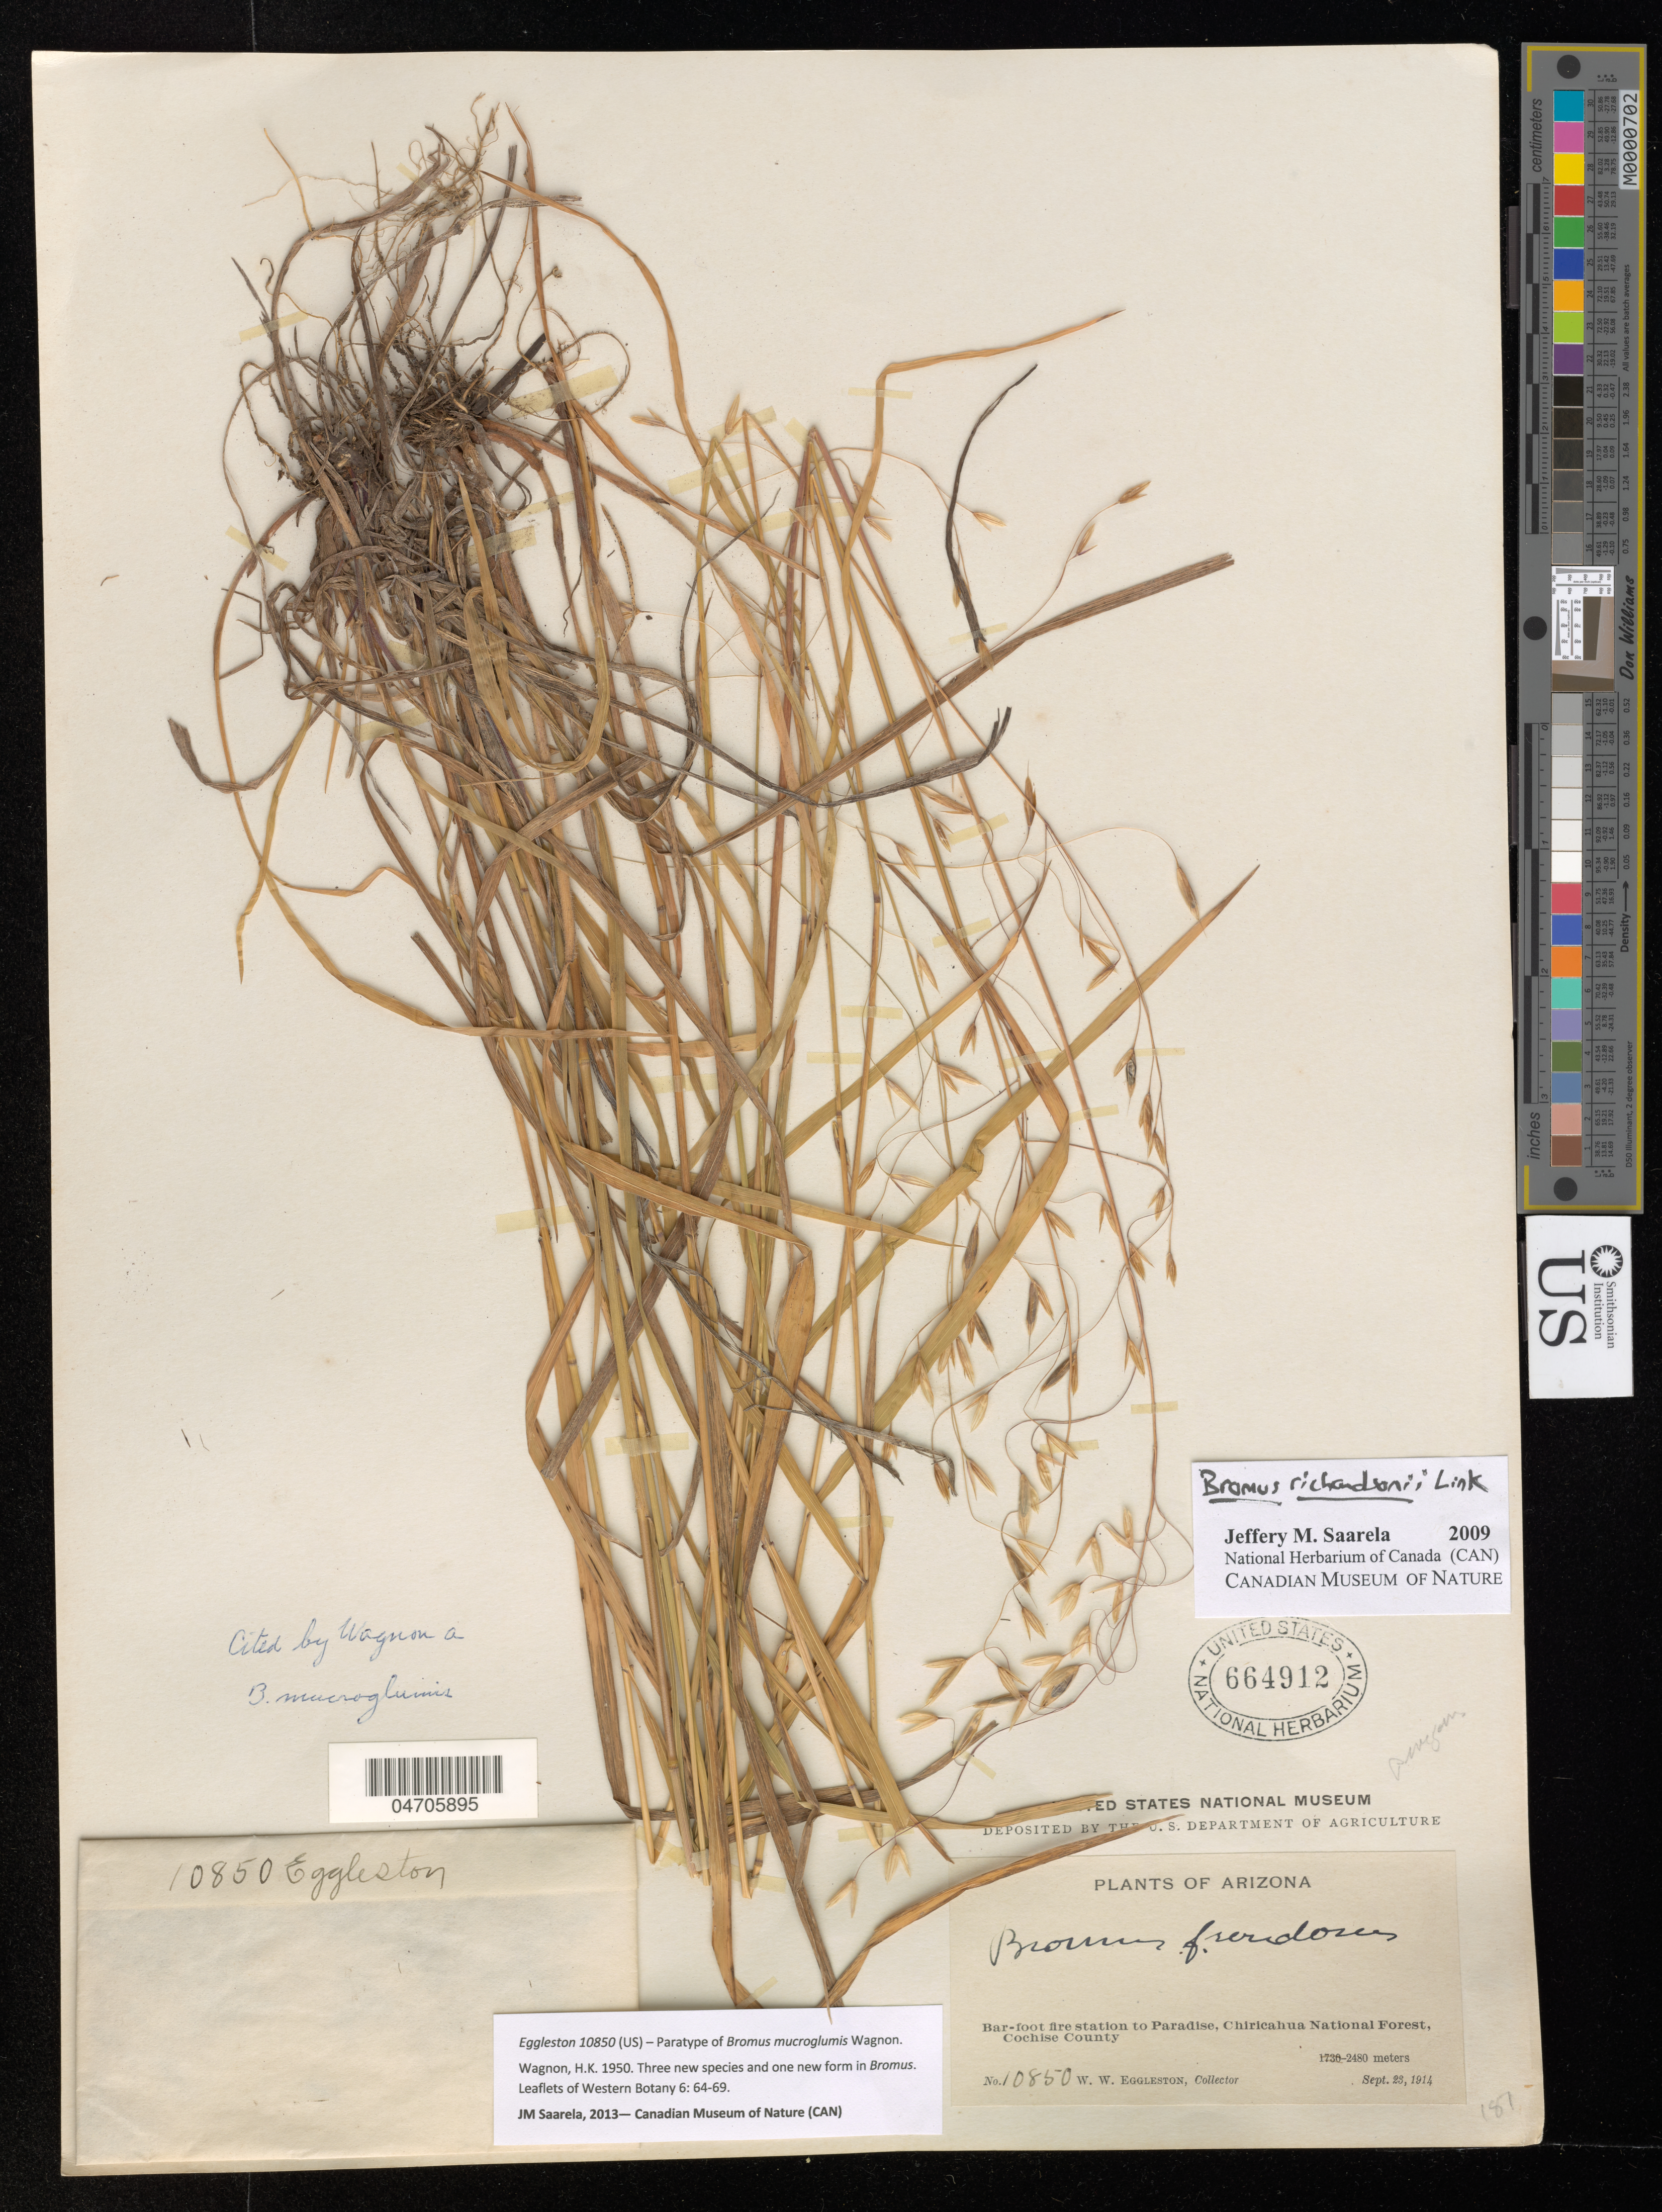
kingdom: Plantae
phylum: Tracheophyta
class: Liliopsida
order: Poales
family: Poaceae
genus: Bromus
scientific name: Bromus richardsonii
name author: Link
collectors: W. W. Eggleston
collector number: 10850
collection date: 1914-09-23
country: United States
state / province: Arizona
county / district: Cochise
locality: Bar-foot fire station to Paradise, Chiricahua National Forest, Cochise County.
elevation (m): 2480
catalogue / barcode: US 664912